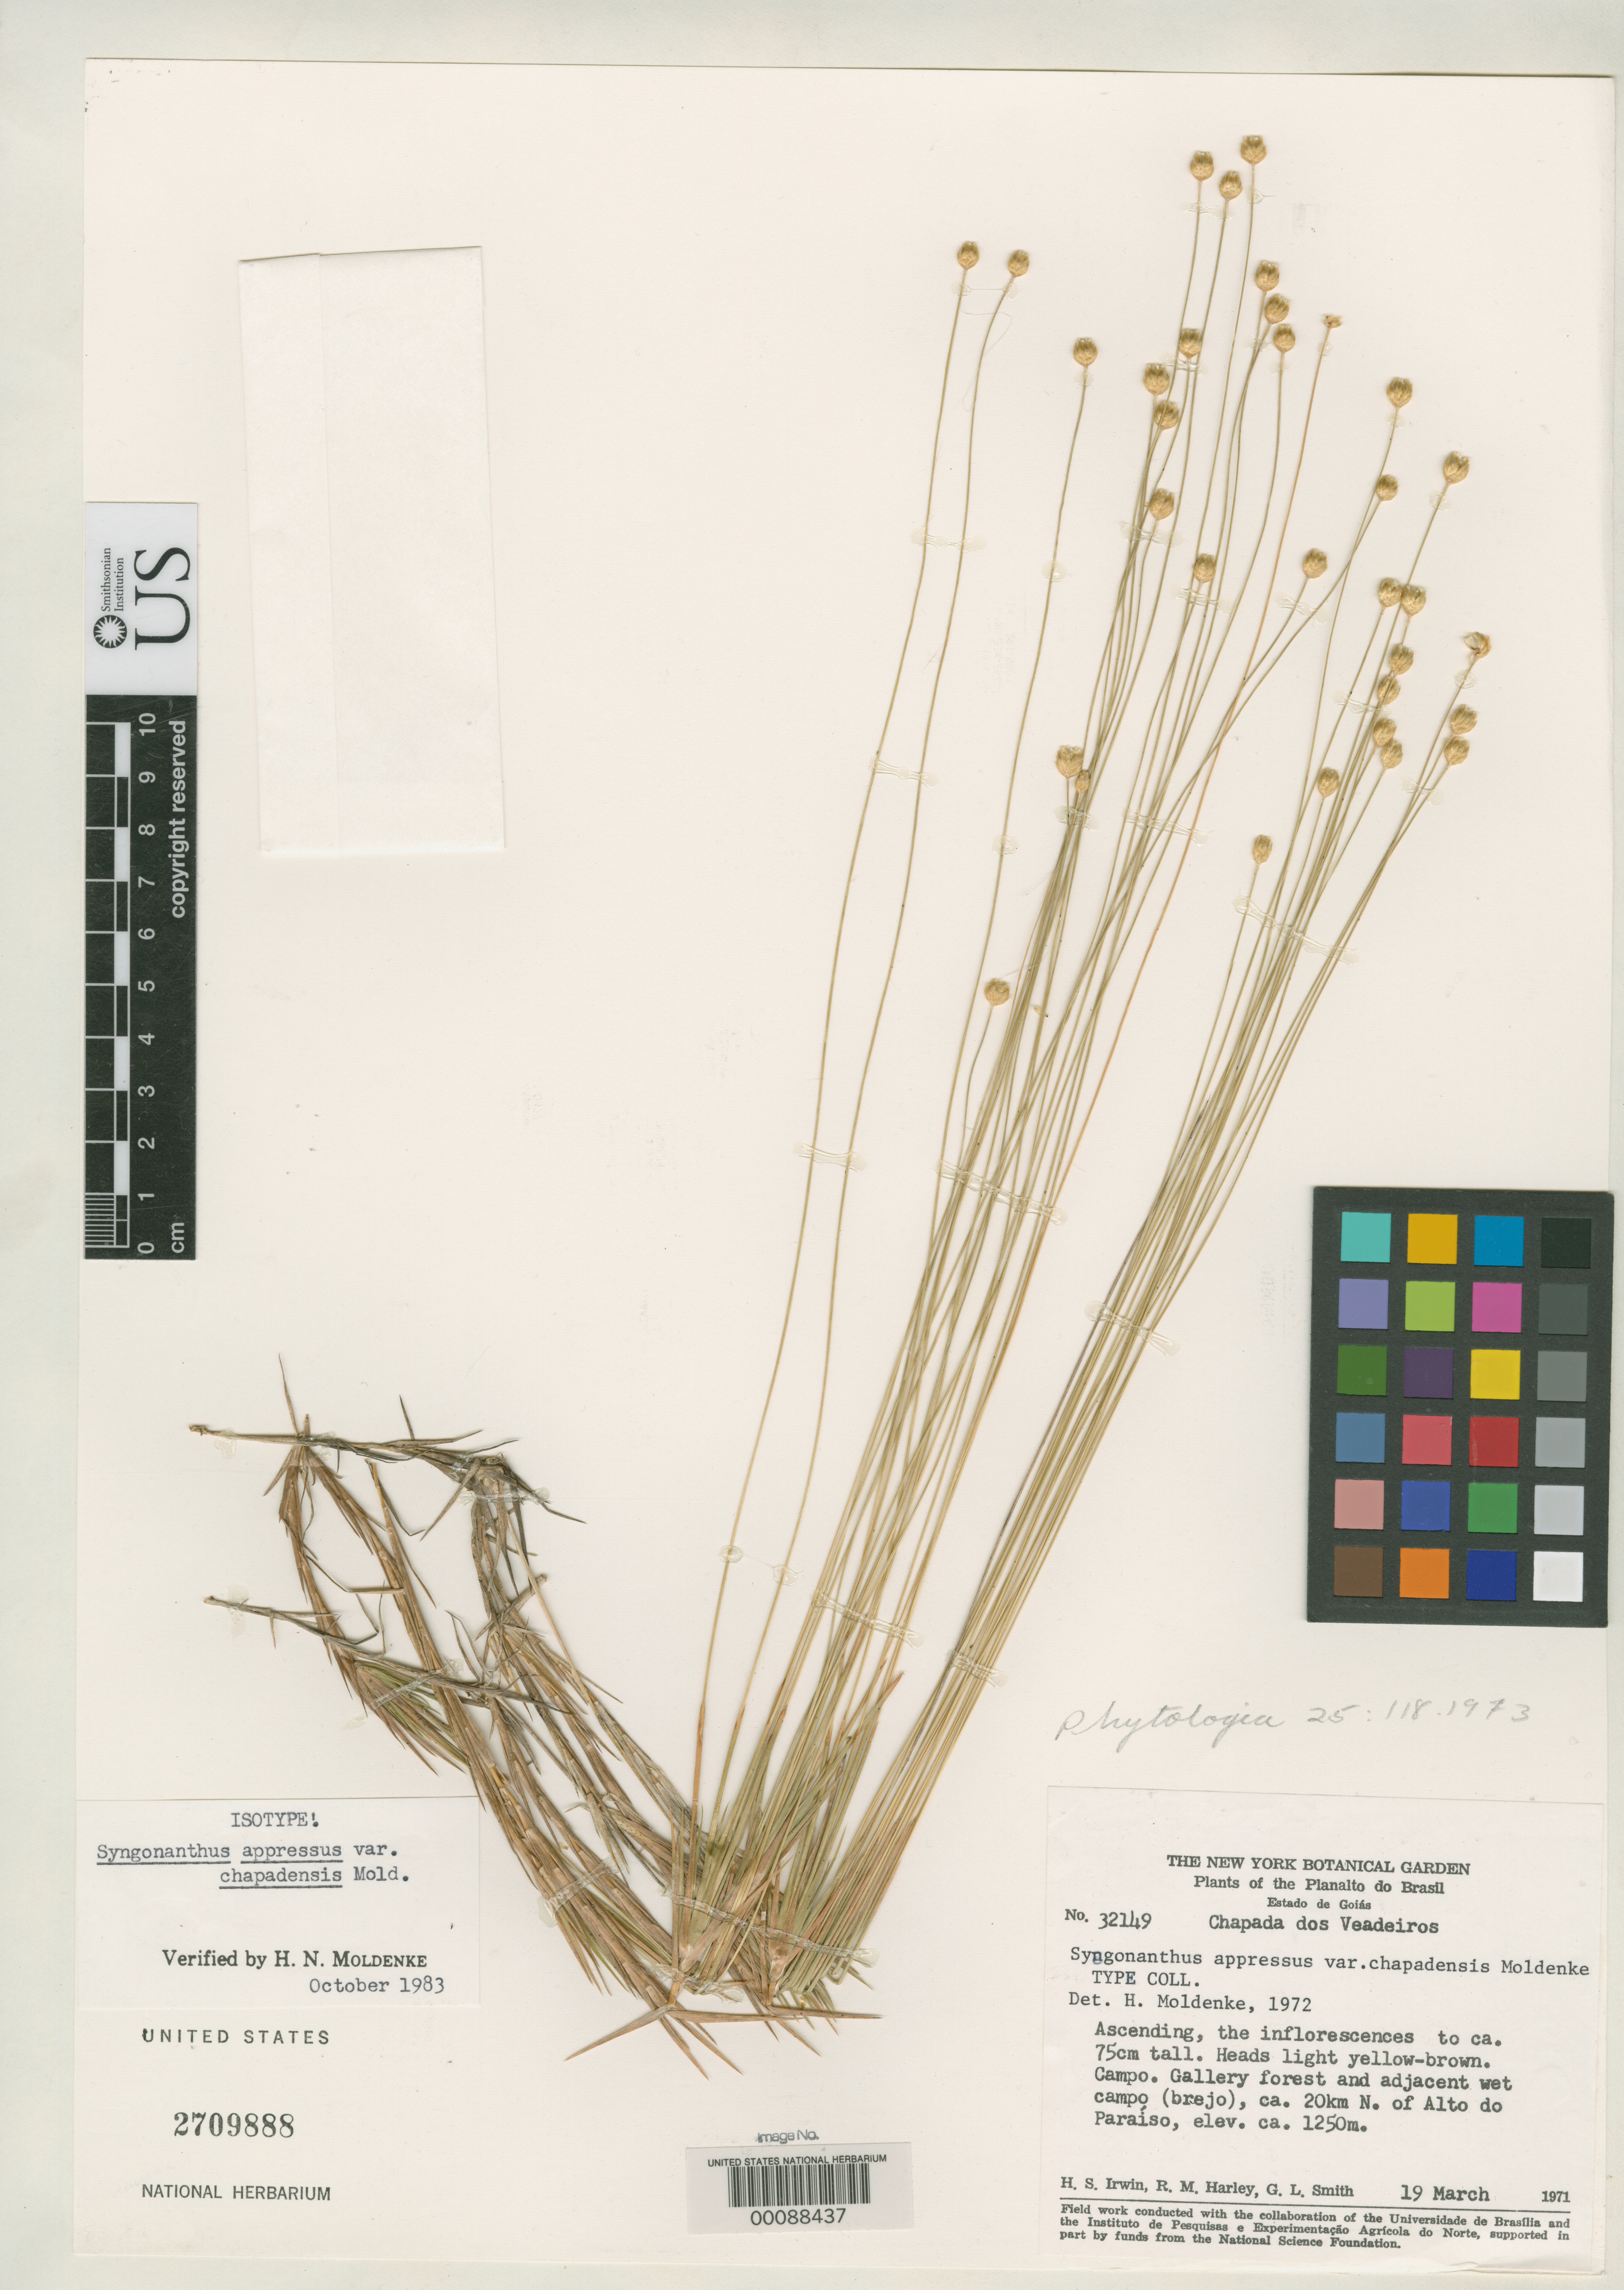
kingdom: Plantae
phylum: Tracheophyta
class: Liliopsida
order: Poales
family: Eriocaulaceae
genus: Syngonanthus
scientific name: Syngonanthus appressus var. chapadensis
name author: Moldenke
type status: Isotype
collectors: H. Irwin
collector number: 32149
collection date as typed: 19 Mar 1971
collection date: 1971-03-19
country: Brazil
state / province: Goiás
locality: Chapada dos Veadeiras, N of Alto do Paraiso.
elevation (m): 1250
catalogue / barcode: US 2709888